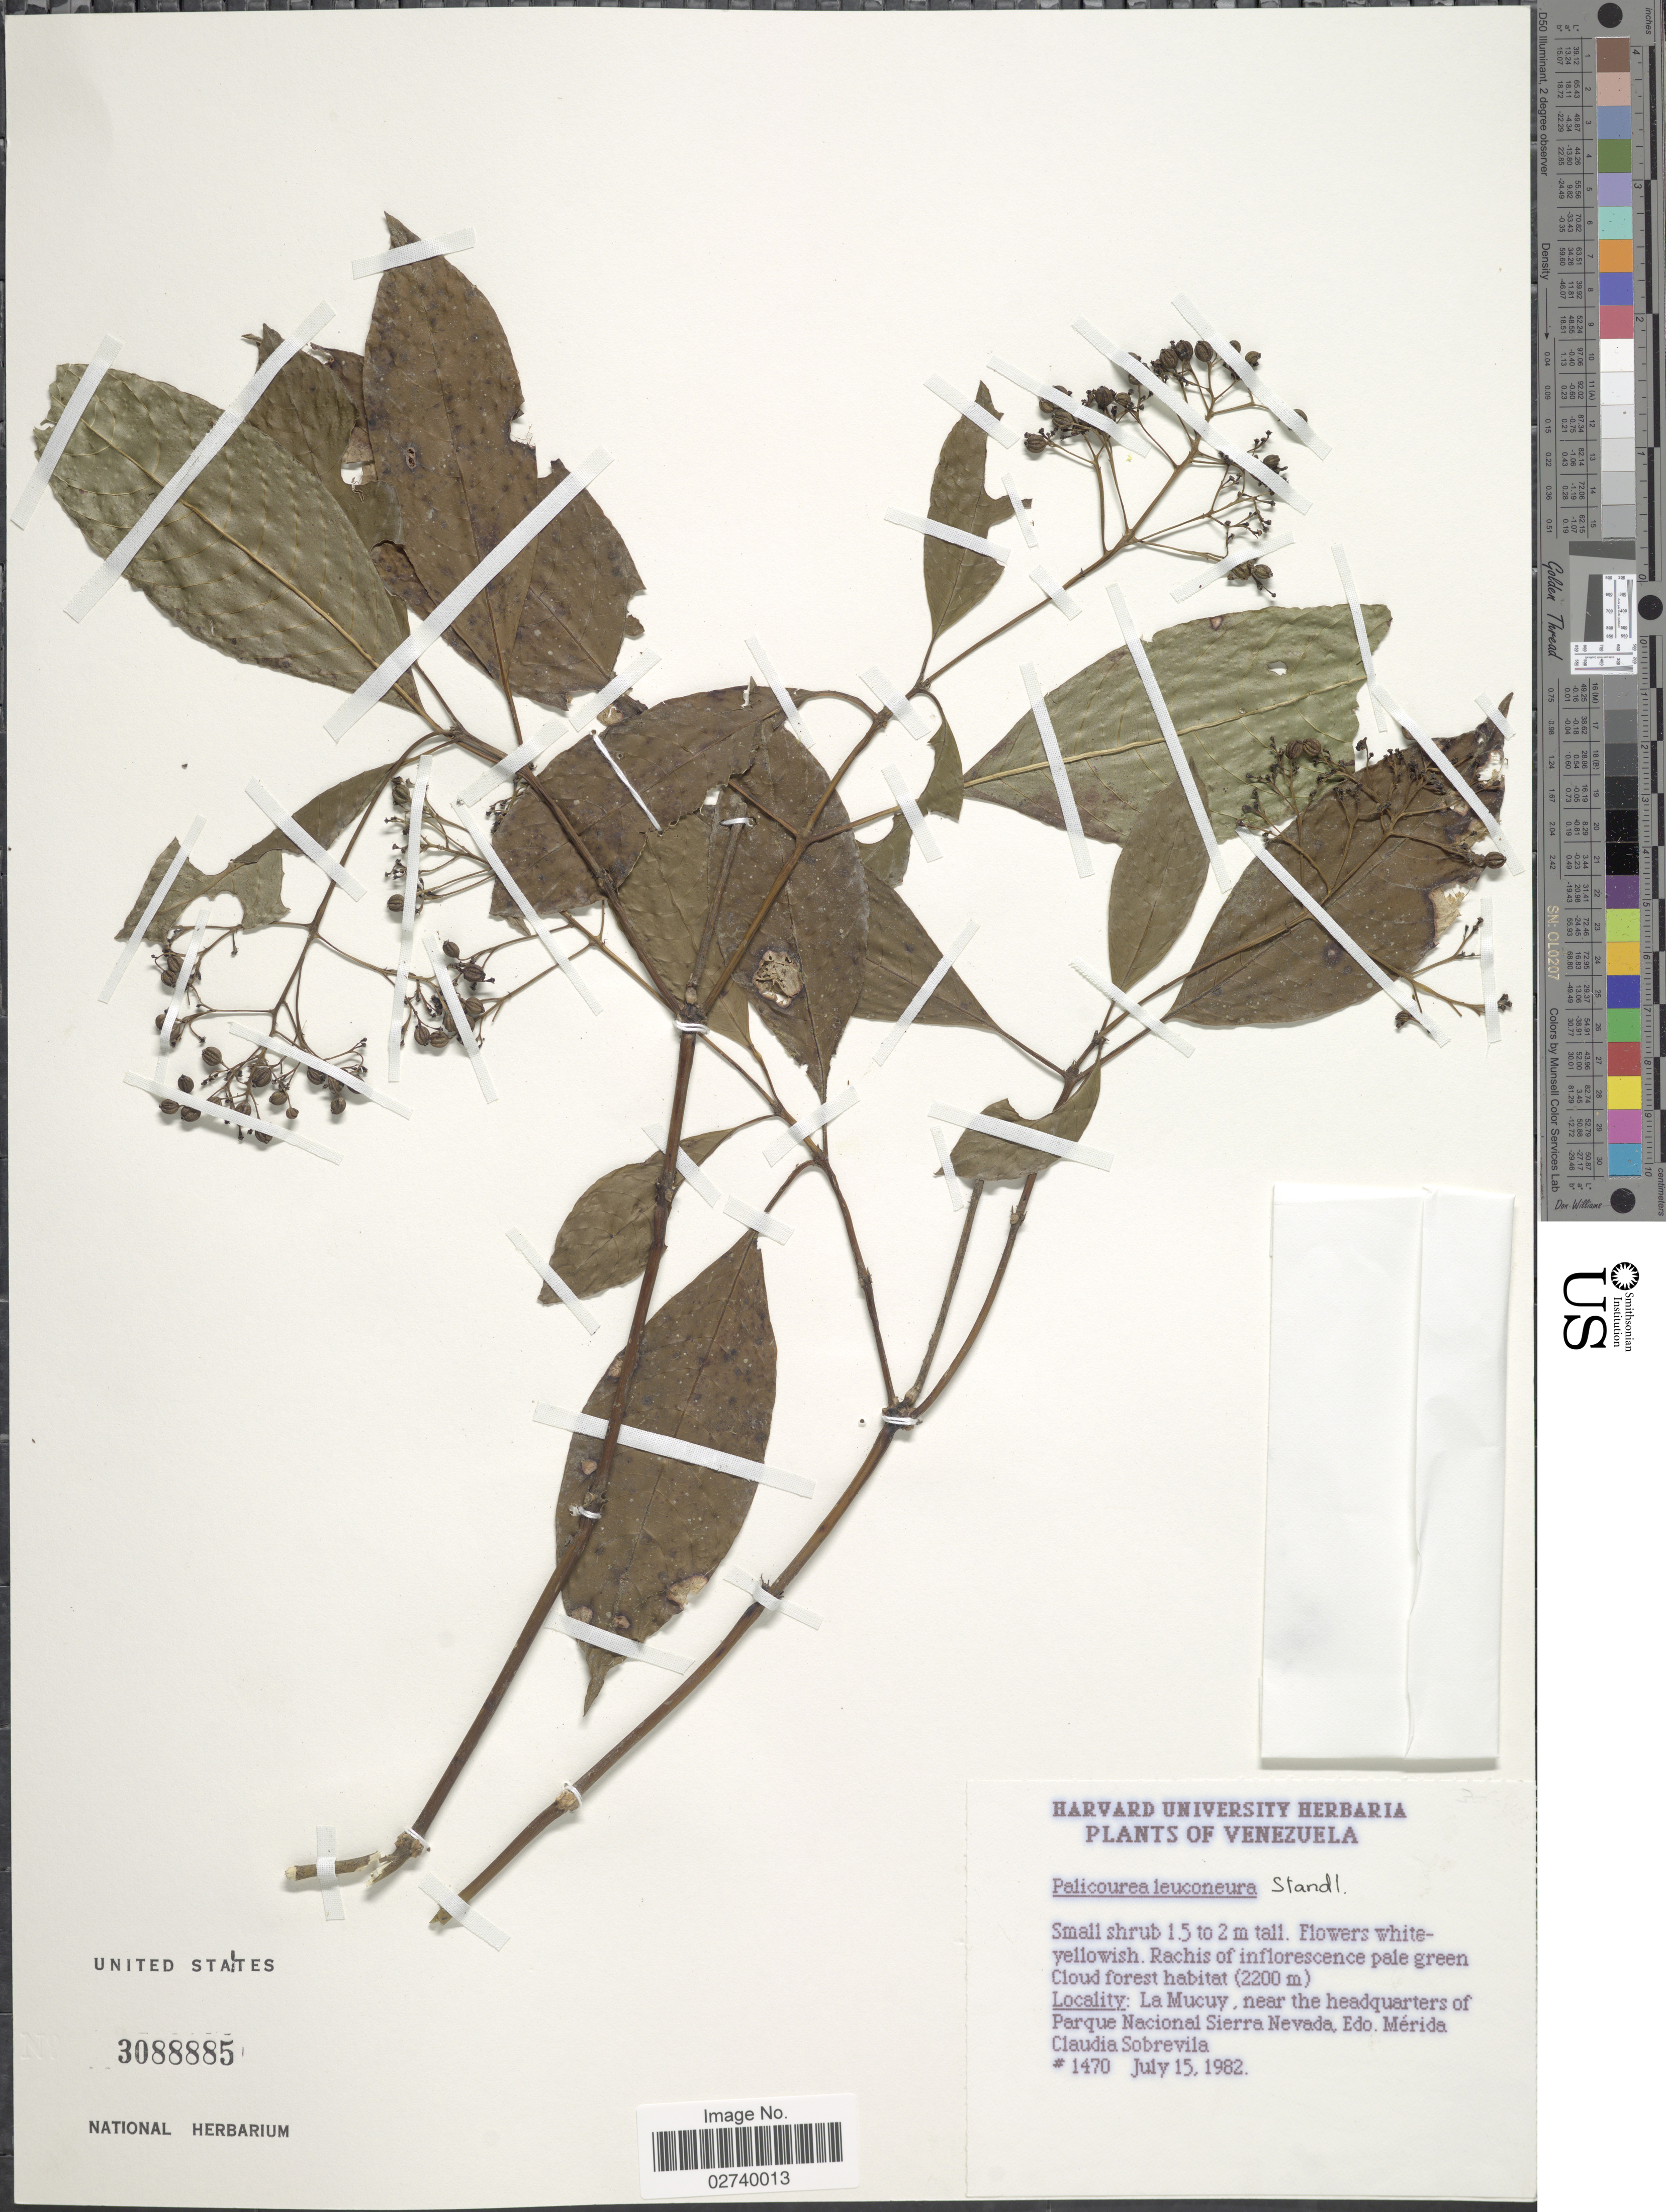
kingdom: Plantae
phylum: Tracheophyta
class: Magnoliopsida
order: Gentianales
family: Rubiaceae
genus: Palicourea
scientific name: Palicourea leuconeura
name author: Standl.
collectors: C. Sobrevila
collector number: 1470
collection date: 1982-07-15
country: Venezuela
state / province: Mérida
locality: La Mucuy, near the headquarters of Parque Nacional Sierra Nevada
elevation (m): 2200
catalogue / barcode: US 3088885